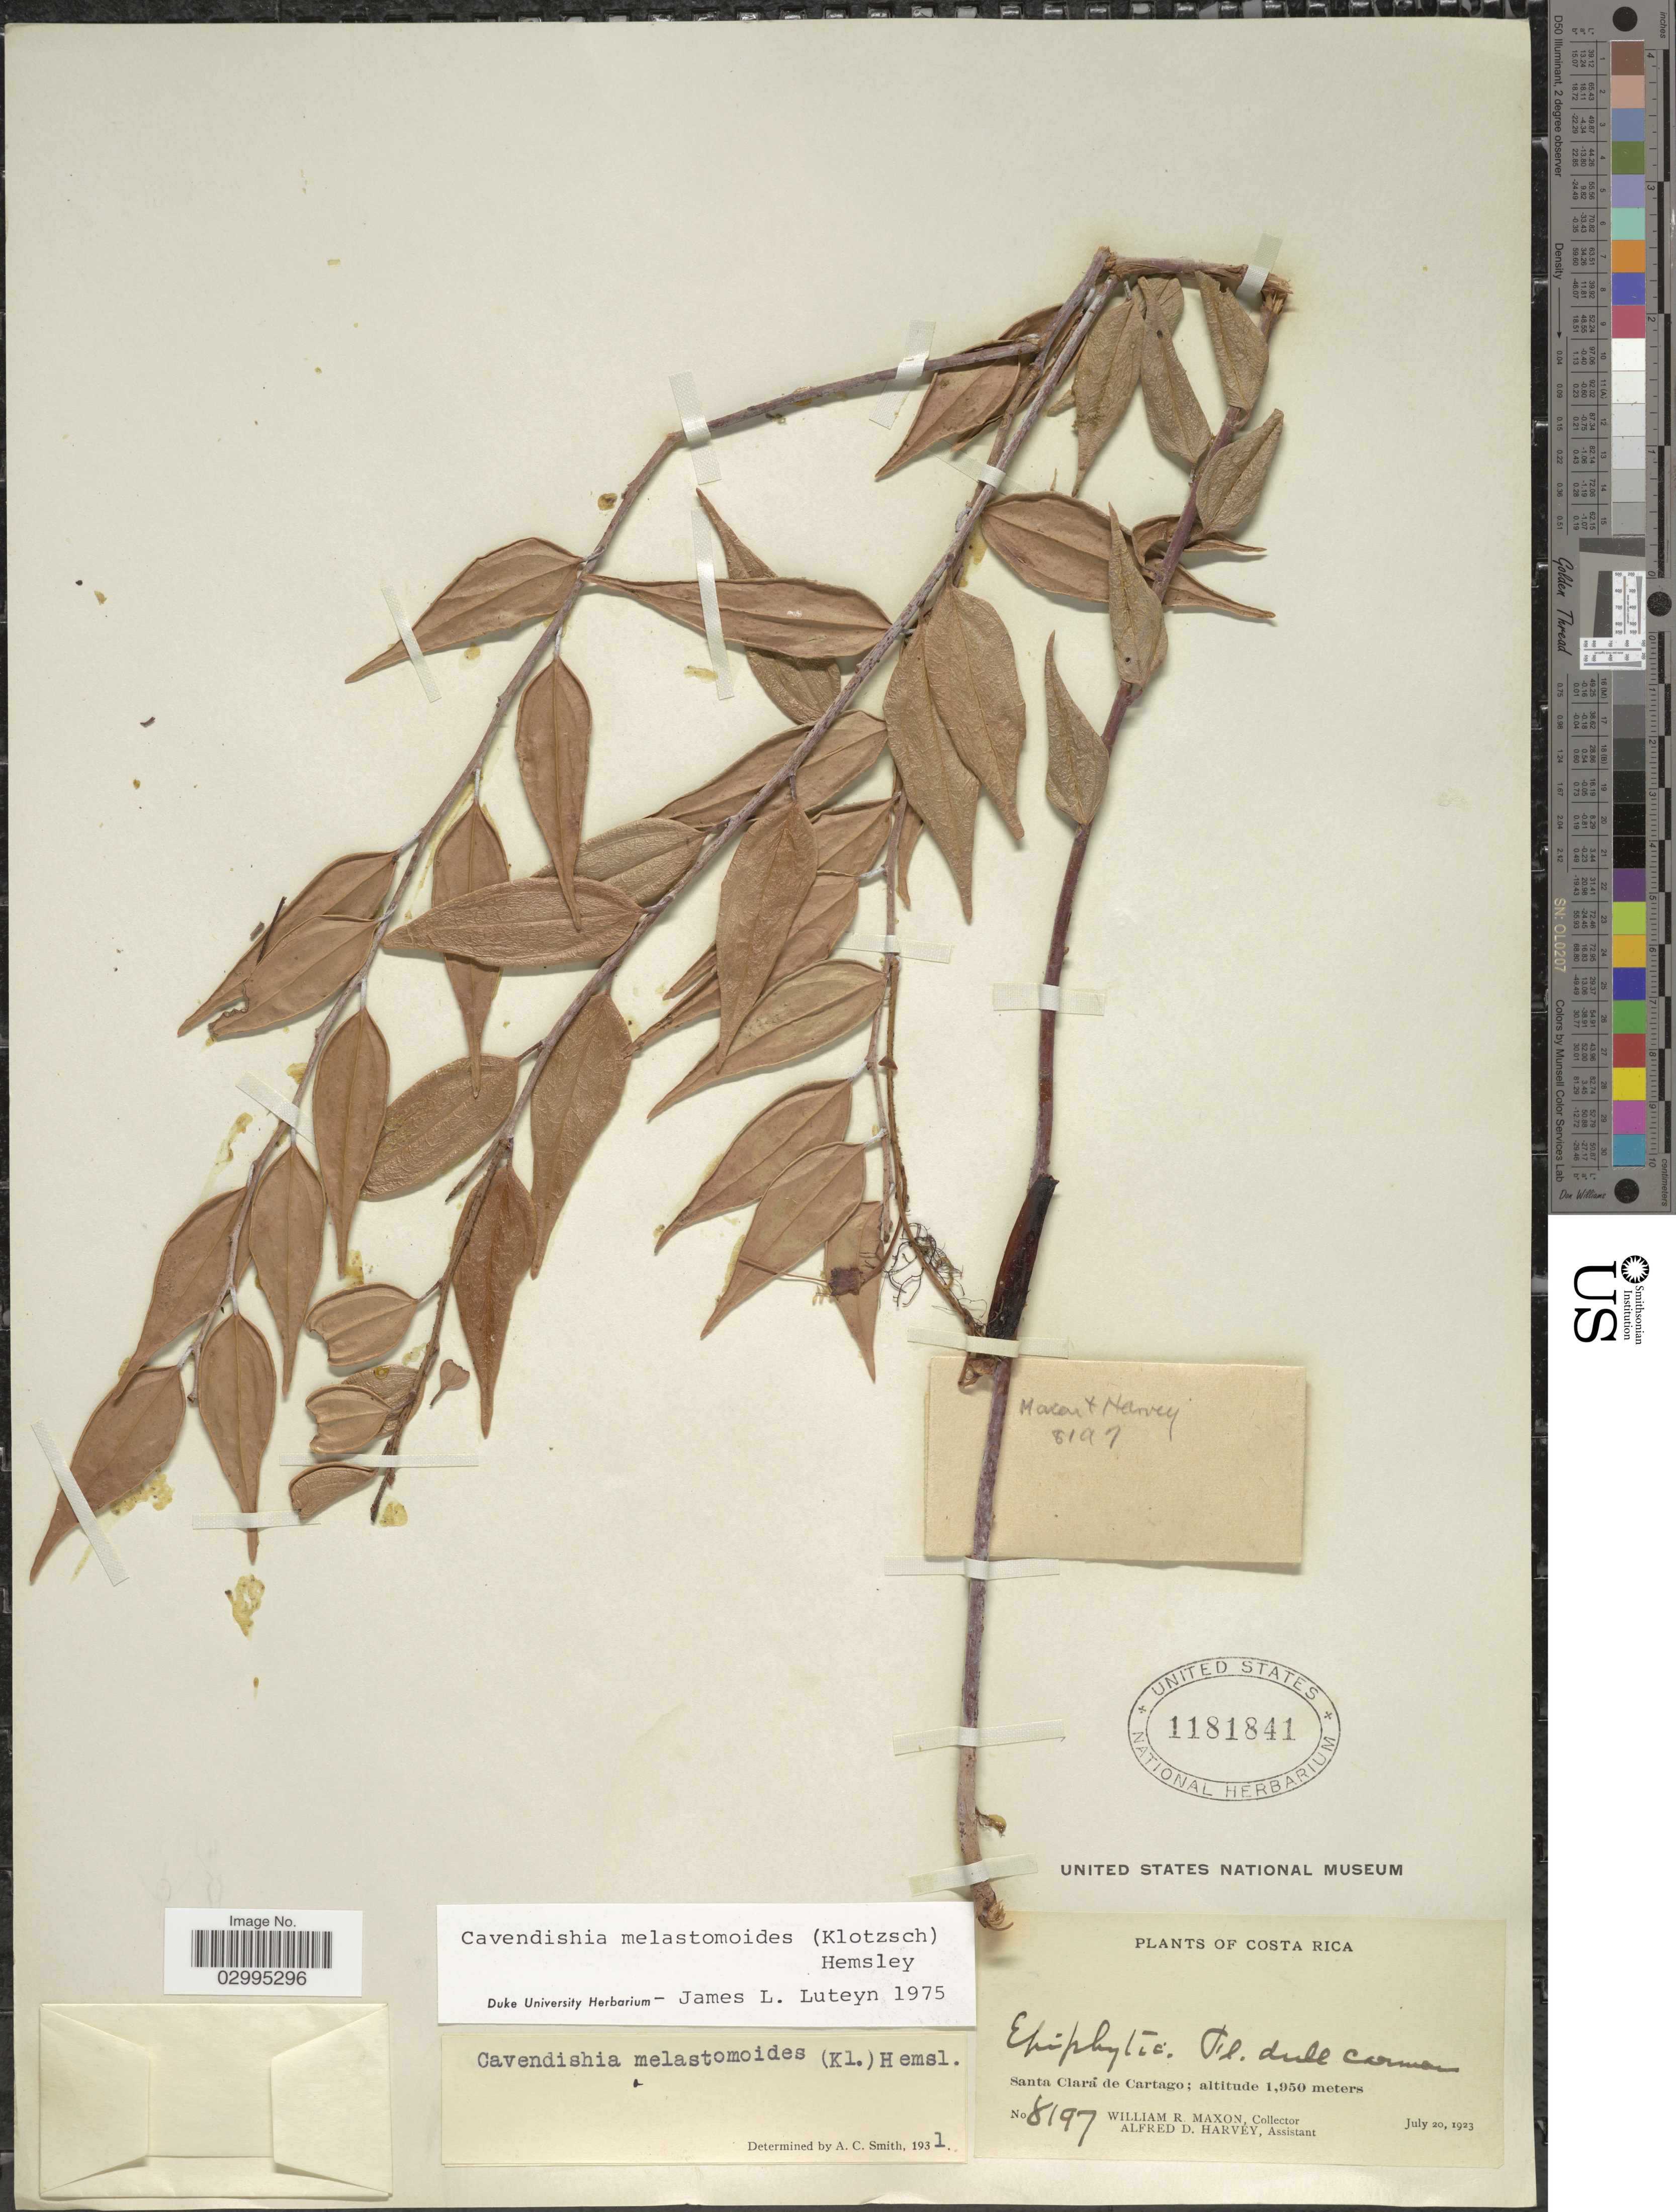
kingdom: Plantae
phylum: Tracheophyta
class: Magnoliopsida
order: Ericales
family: Ericaceae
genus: Cavendishia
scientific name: Cavendishia melastomoides var. melastomoides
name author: (Klotzsch) Hemsl.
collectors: W. R. Maxon & A. D. Harvey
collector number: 8197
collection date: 1923-07-20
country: Costa Rica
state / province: San José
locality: Santa Clará de Cartago.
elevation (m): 1950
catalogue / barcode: US 1181841